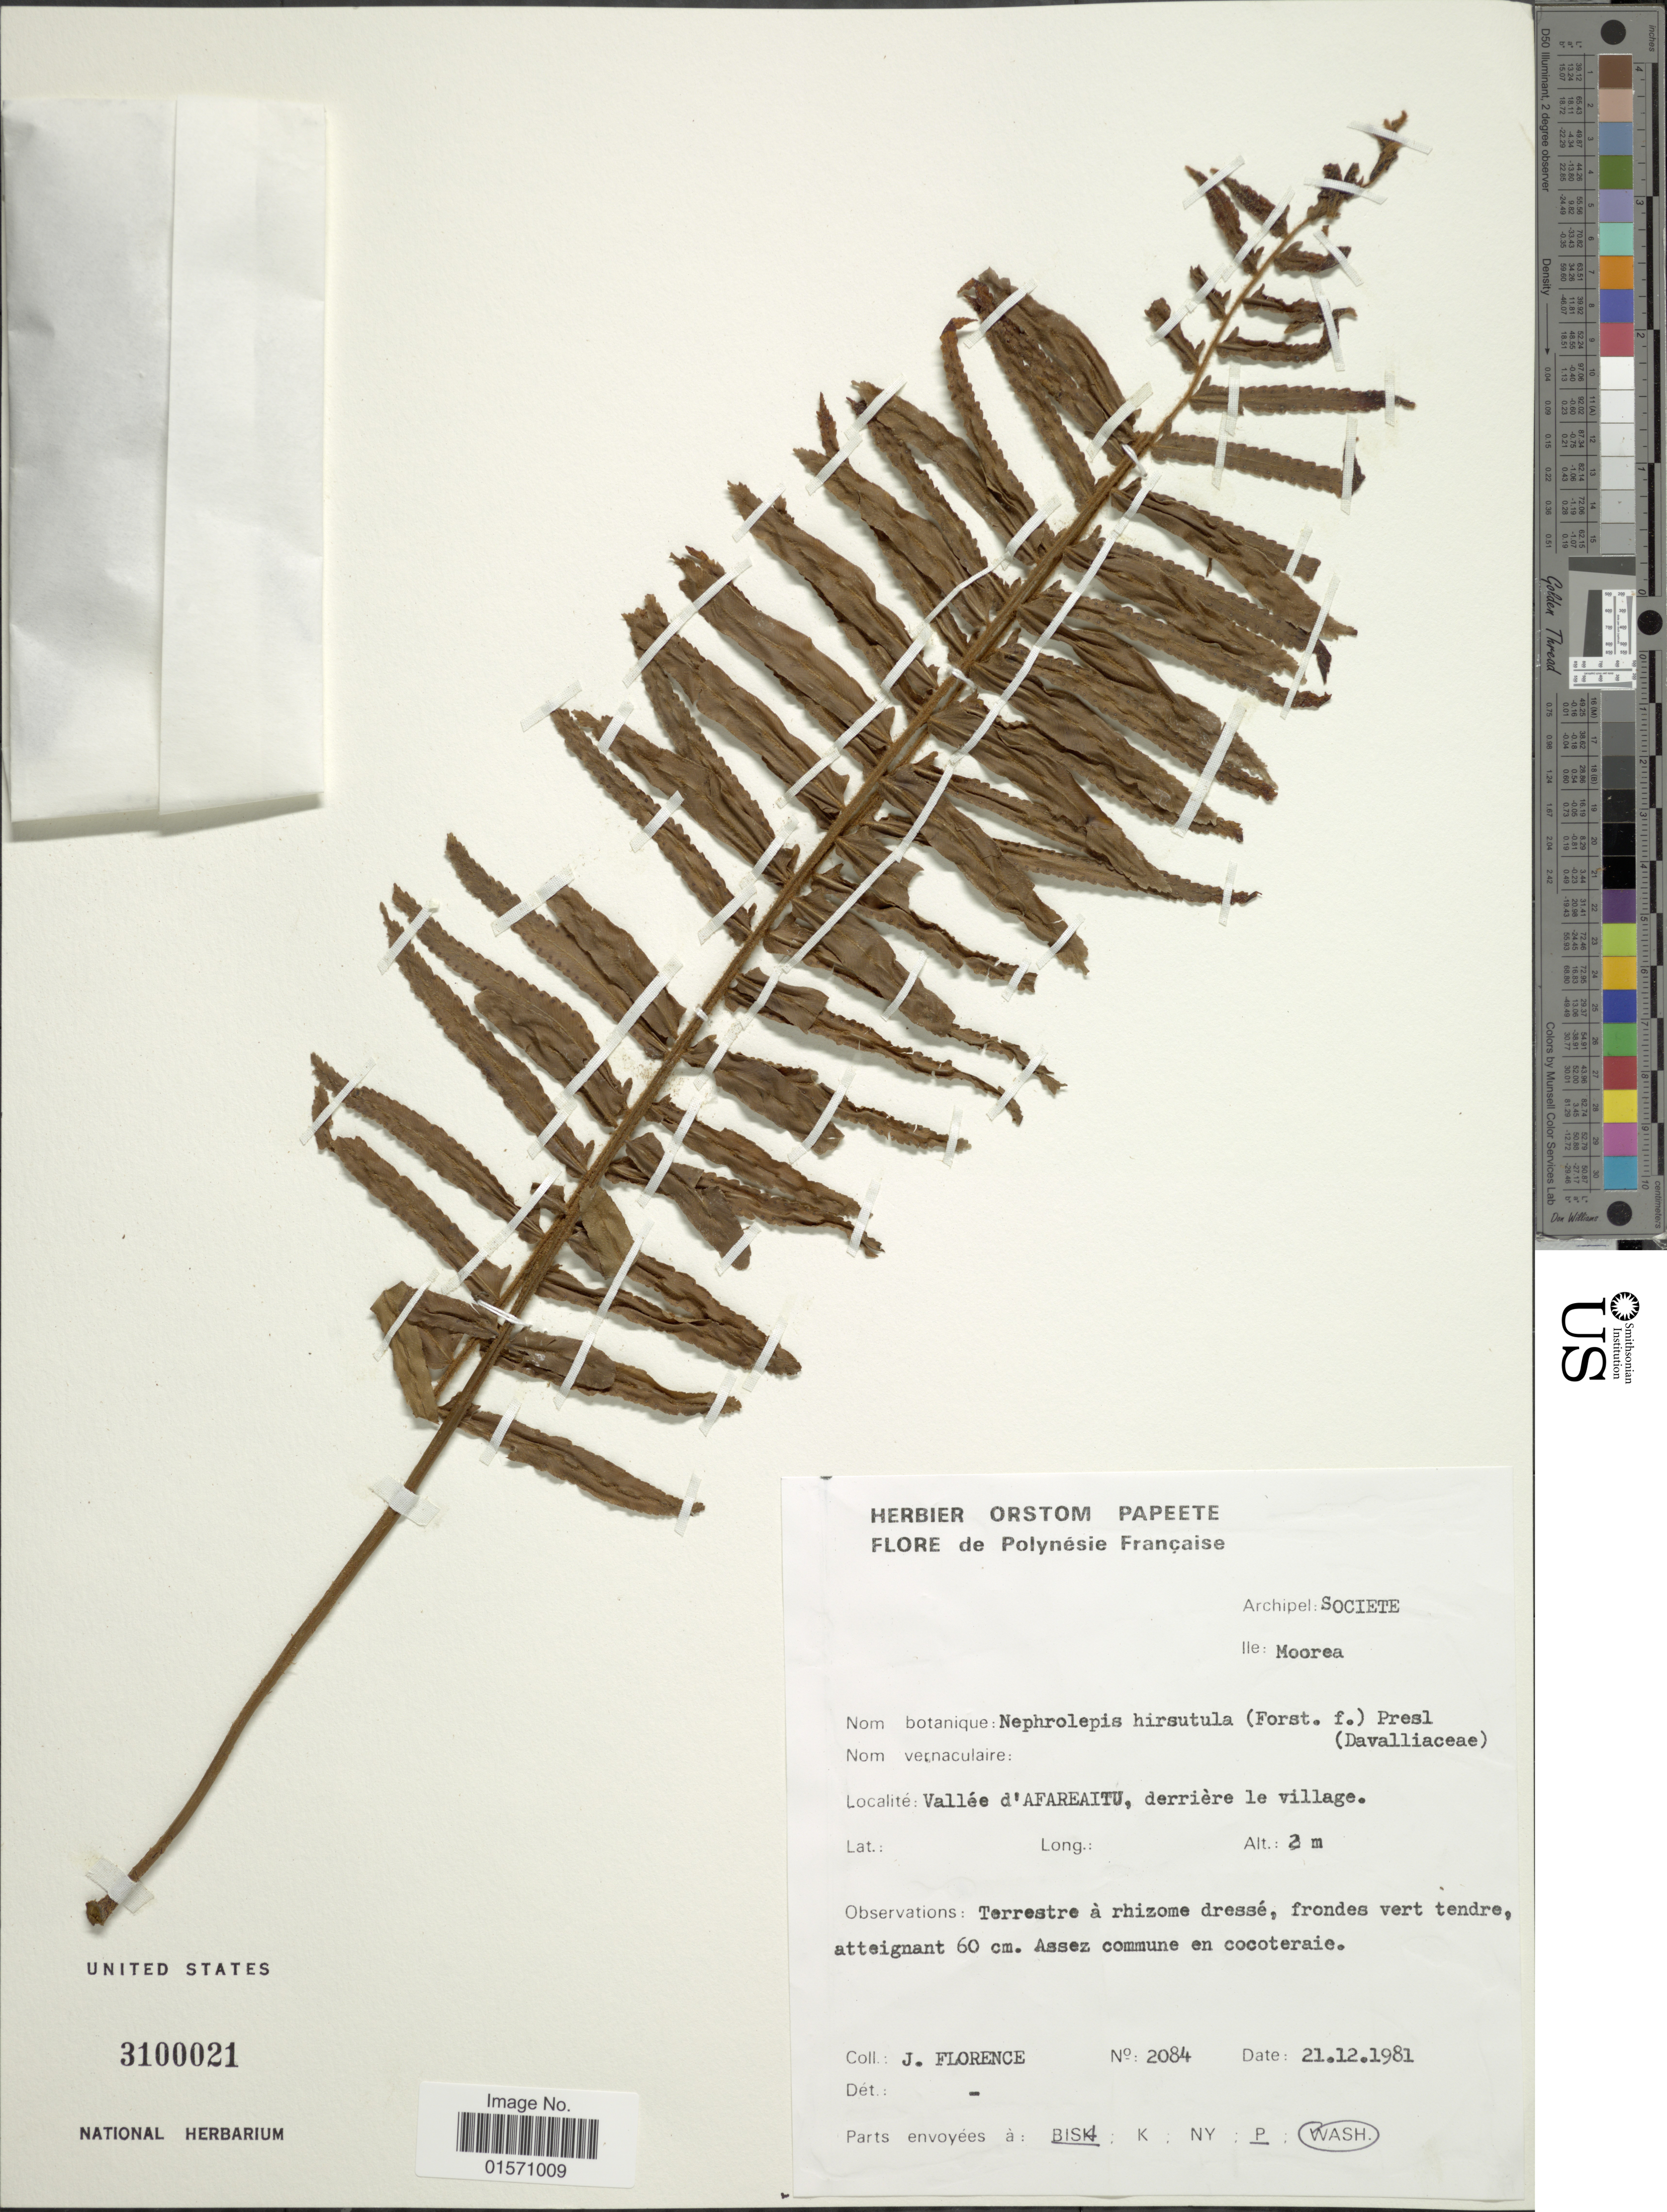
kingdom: Plantae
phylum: Tracheophyta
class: Polypodiopsida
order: Polypodiales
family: Nephrolepidaceae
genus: Nephrolepis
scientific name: Nephrolepis hirsutula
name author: (G. Forst.) C. Presl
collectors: J. Florence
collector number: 2084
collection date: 1981-12-21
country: French Polynesia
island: Moorea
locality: Archipel: Societe. Ile: Moorea. Vallée d'Afareaitu, derrière le village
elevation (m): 2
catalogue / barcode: US 3100021